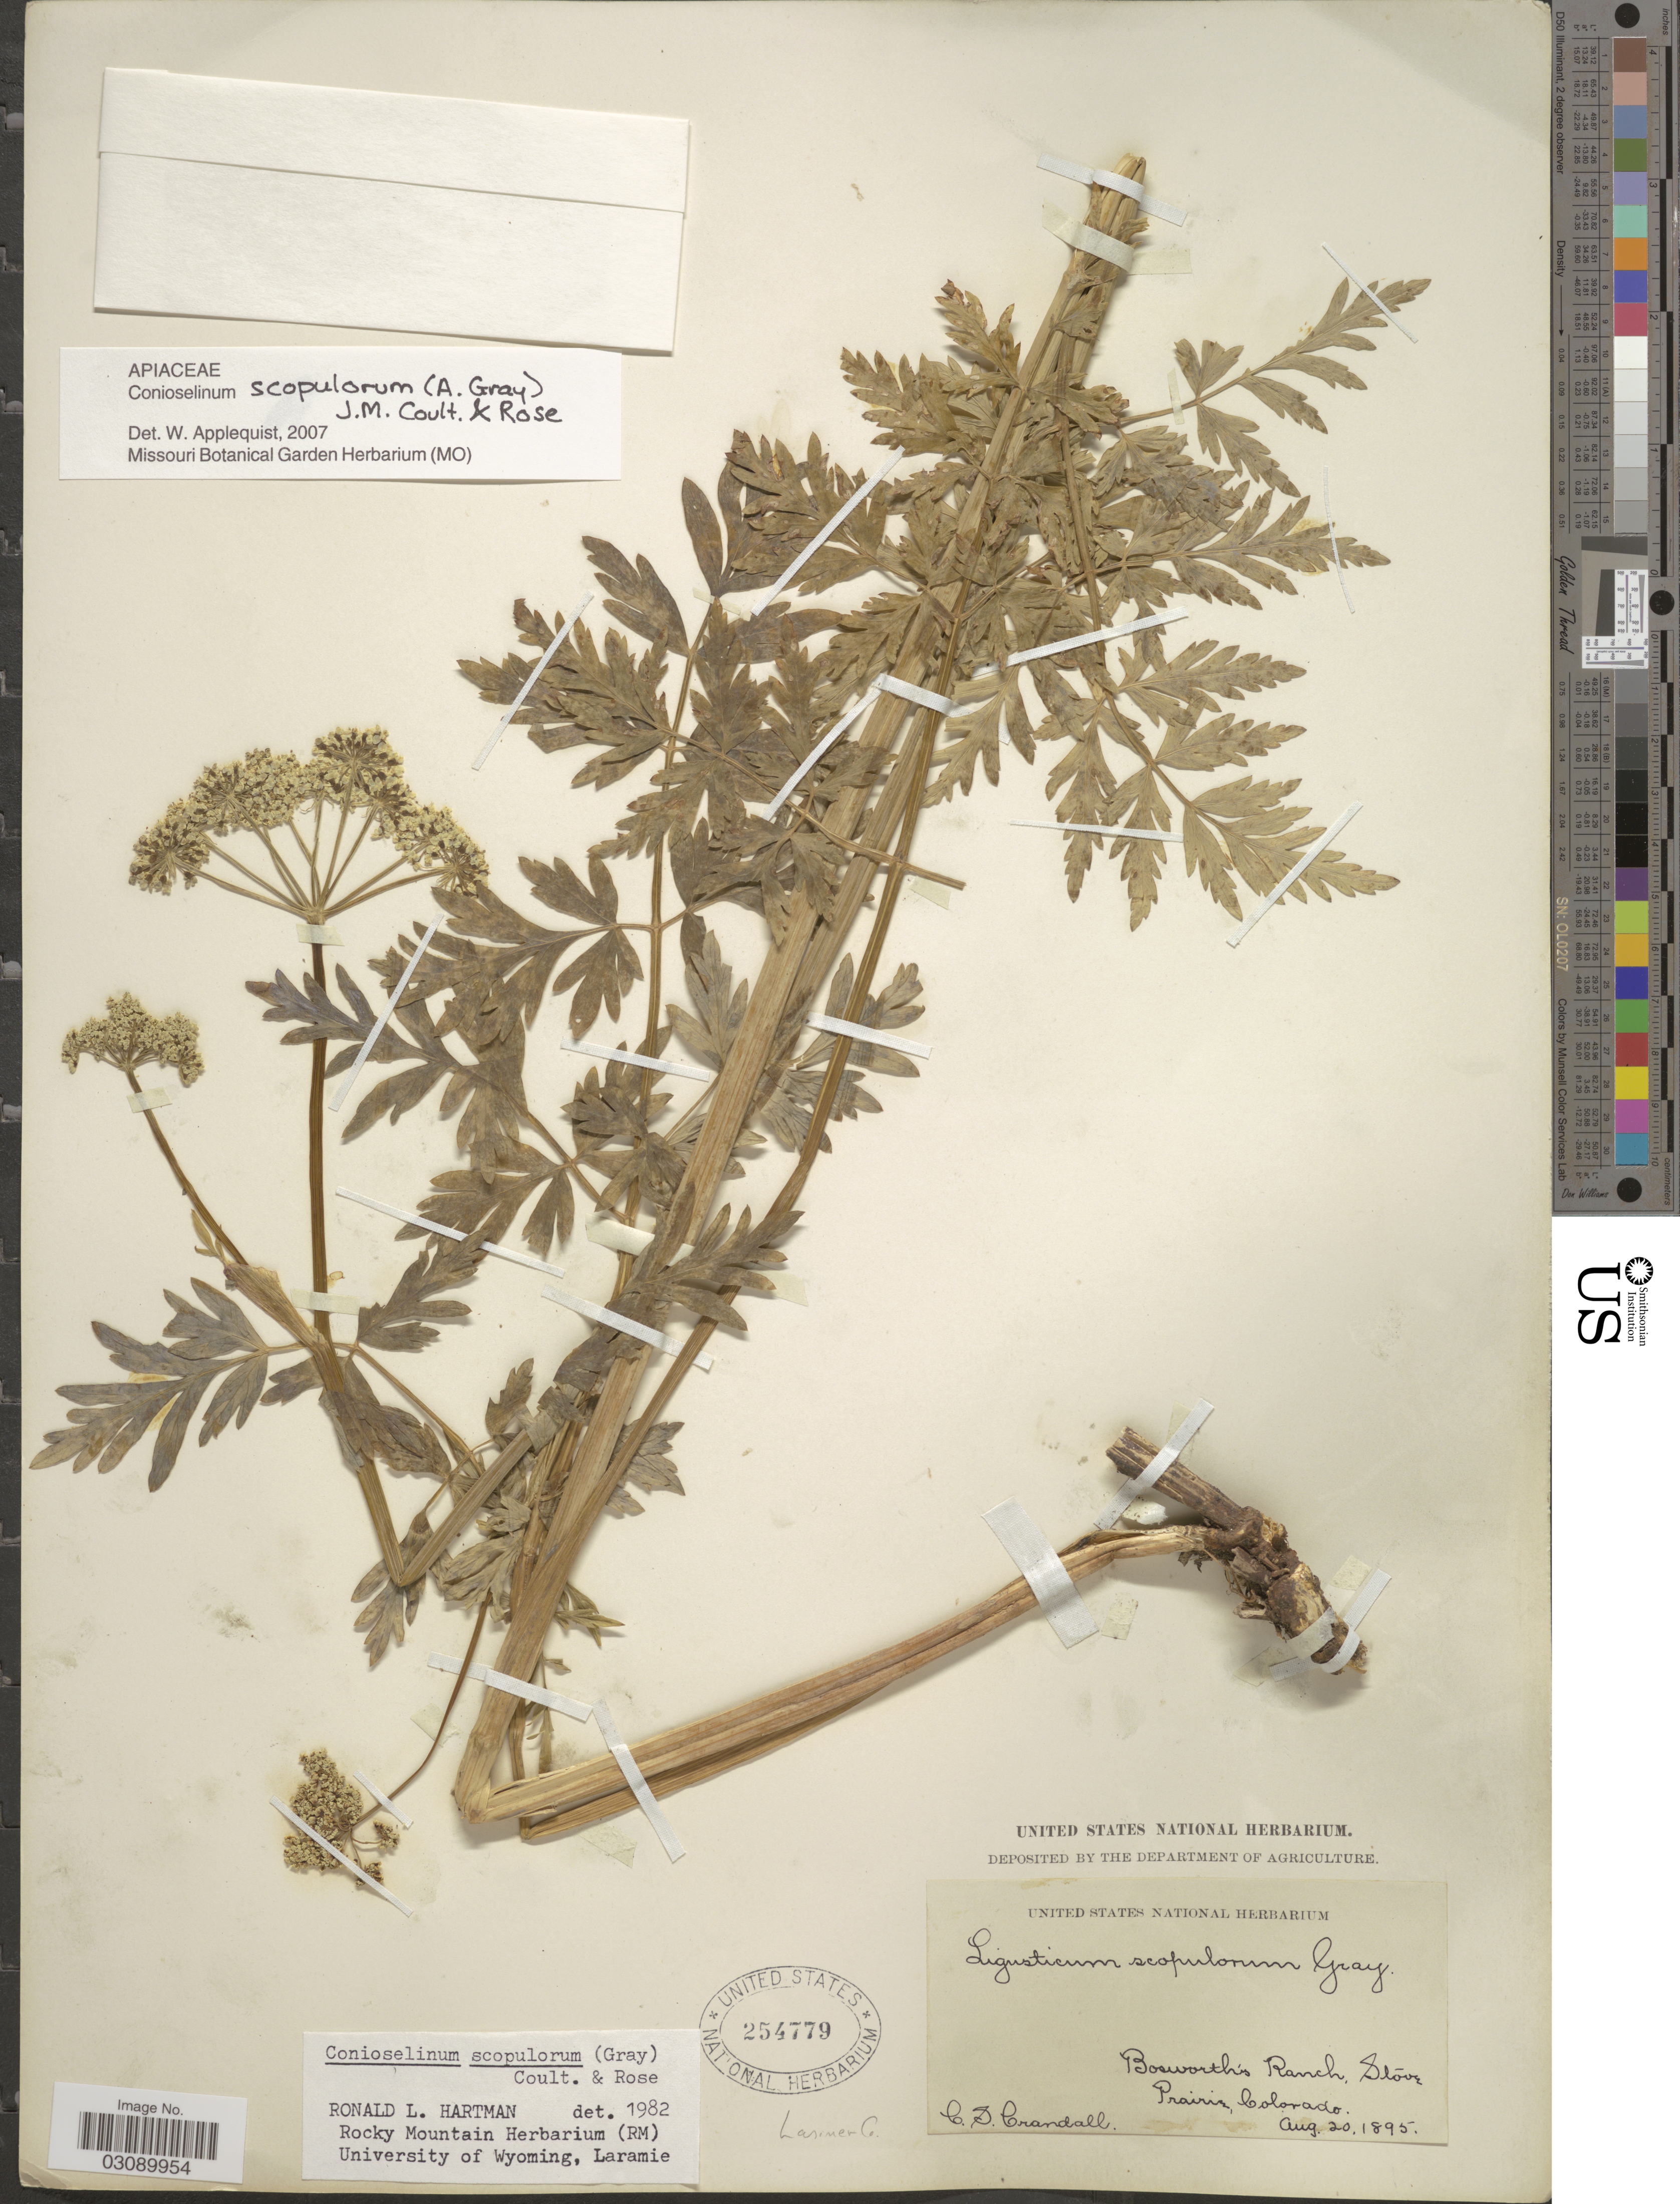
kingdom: Plantae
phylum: Tracheophyta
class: Magnoliopsida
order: Apiales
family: Apiaceae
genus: Conioselinum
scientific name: Conioselinum scopulorum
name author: (A. Gray) J.M. Coult. & Rose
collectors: C. Crandall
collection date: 1895-08-20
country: United States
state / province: Colorado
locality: Bosworth's Ranch, Stove Prairie. Larimer Co.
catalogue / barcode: US 254779